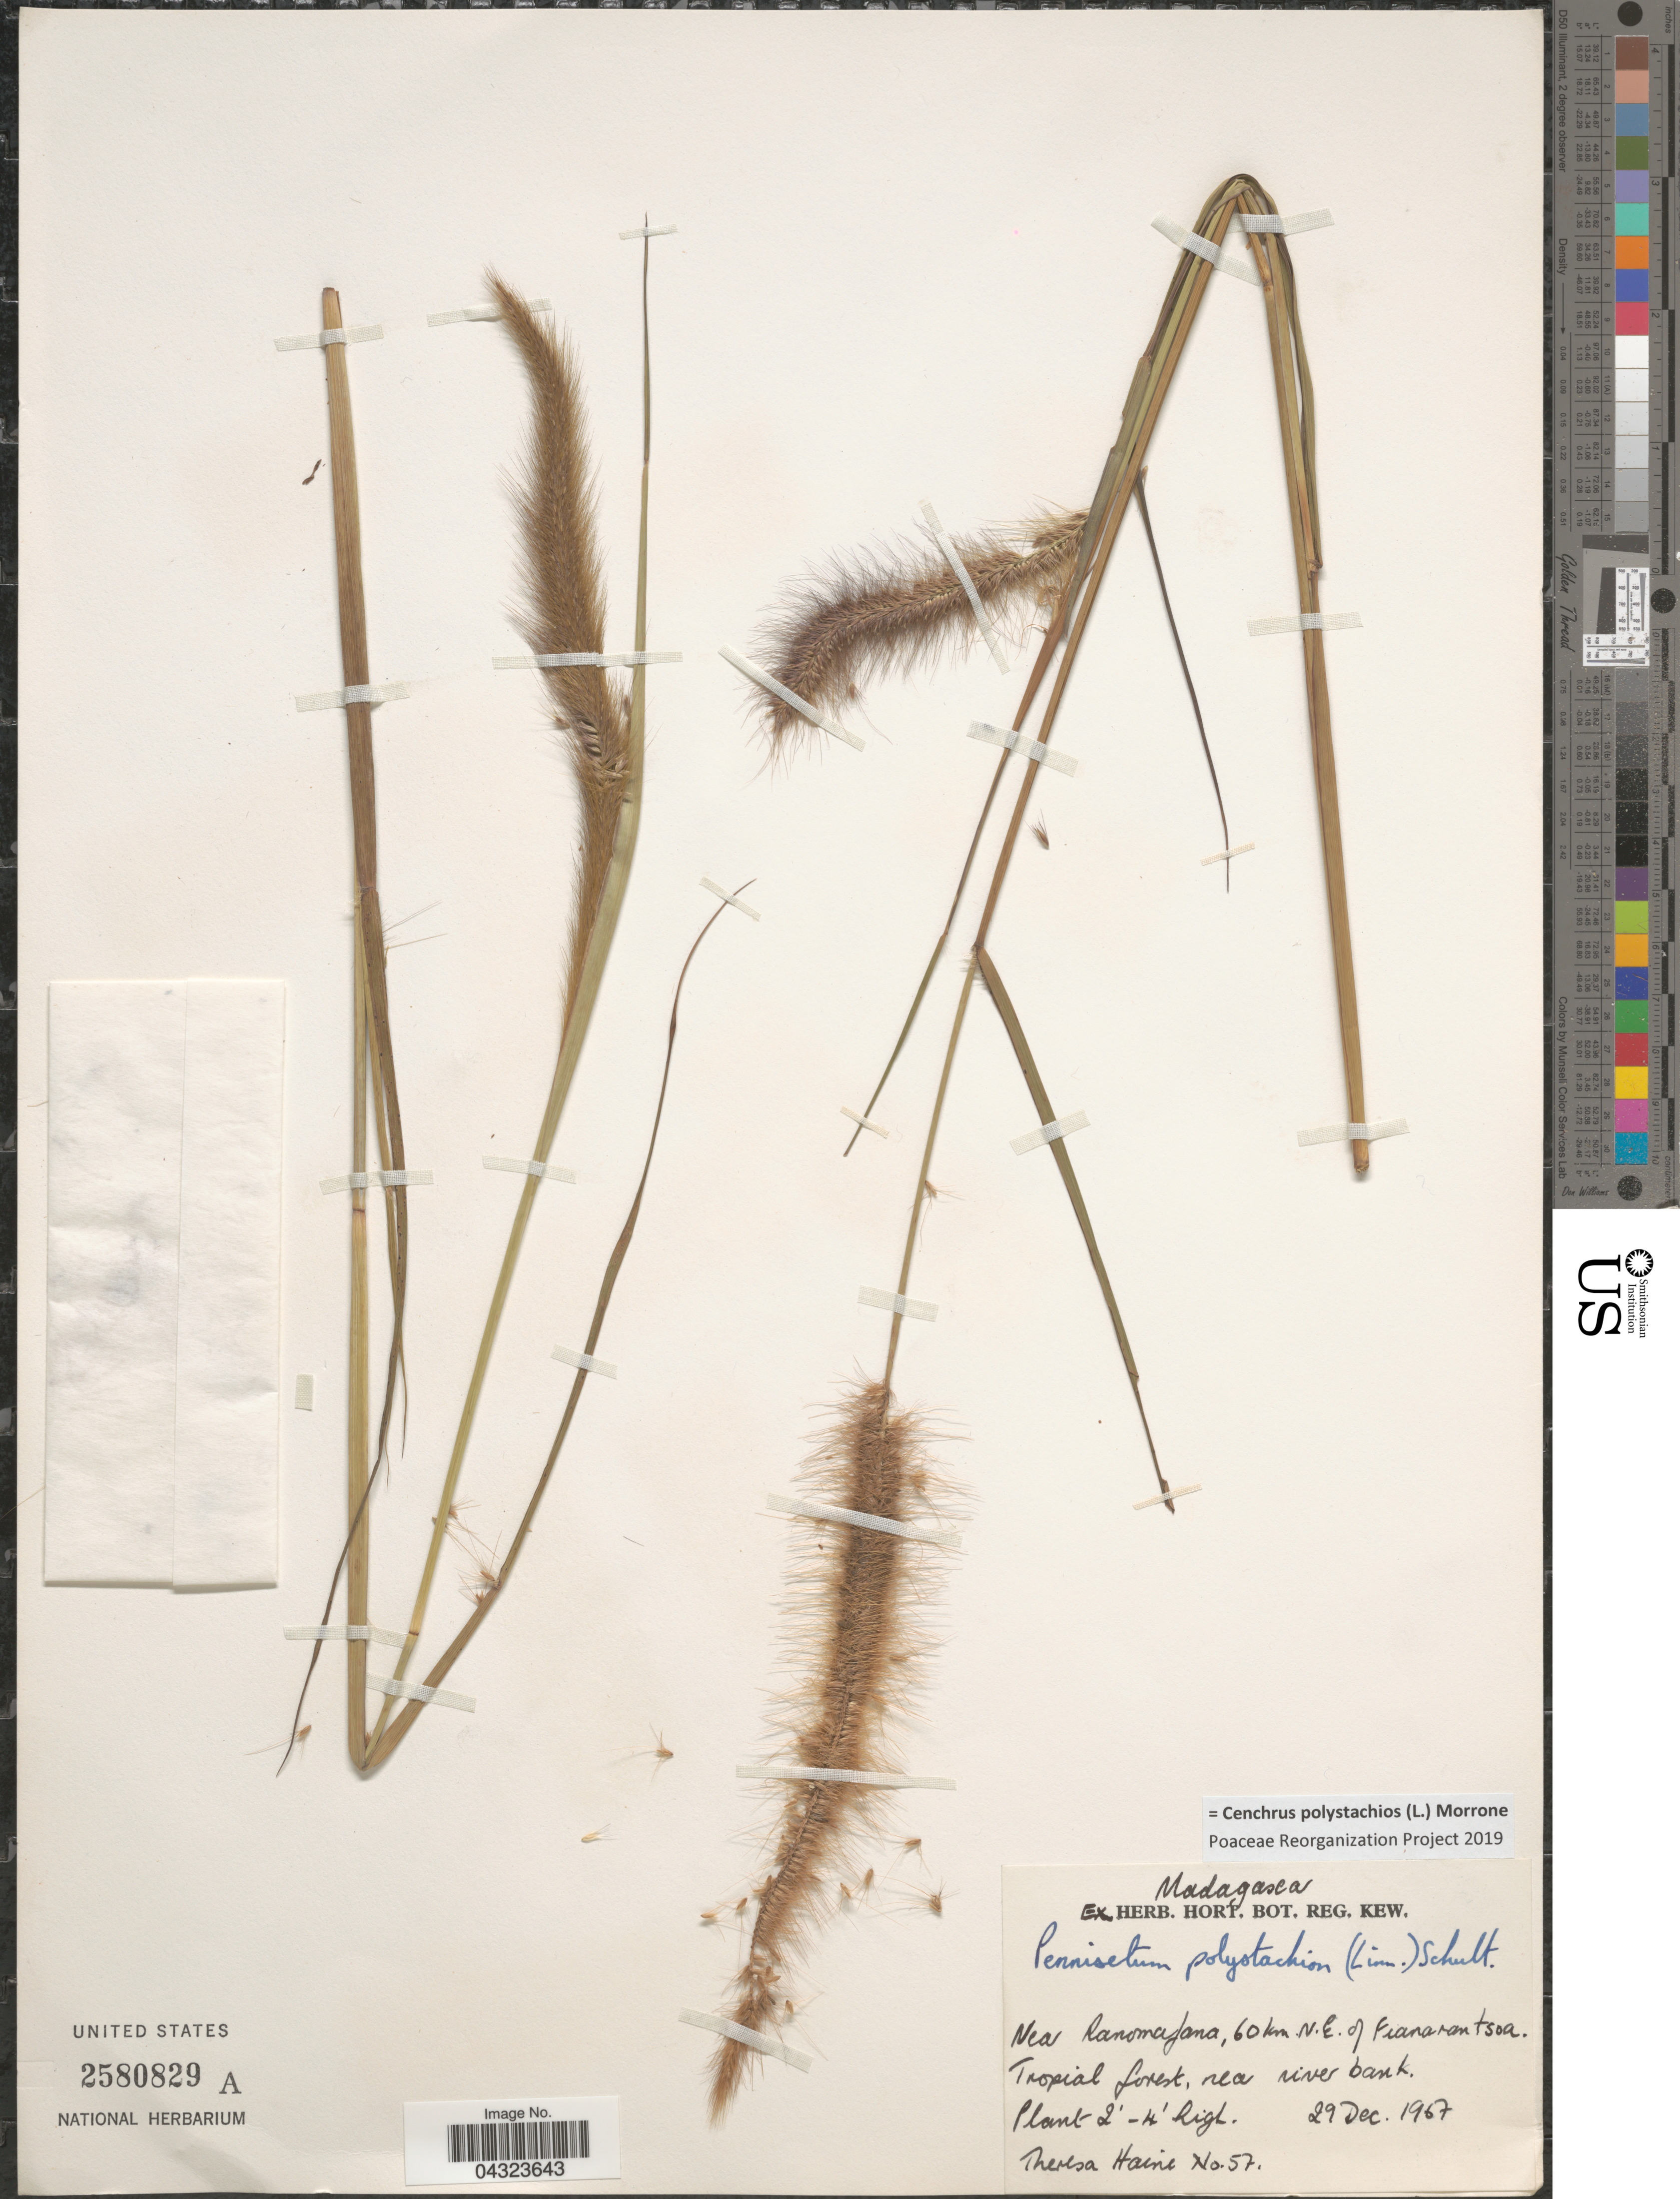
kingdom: Plantae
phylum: Tracheophyta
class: Liliopsida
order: Poales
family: Poaceae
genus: Cenchrus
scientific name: Cenchrus polystachios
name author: (L.) Morrone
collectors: T. Haine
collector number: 57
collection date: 1967-12-29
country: Madagascar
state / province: Vatovavy Fitovinany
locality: Near Ranomafana, 60 km. N.E. of Fianarantsoa.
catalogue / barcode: US 2580829A